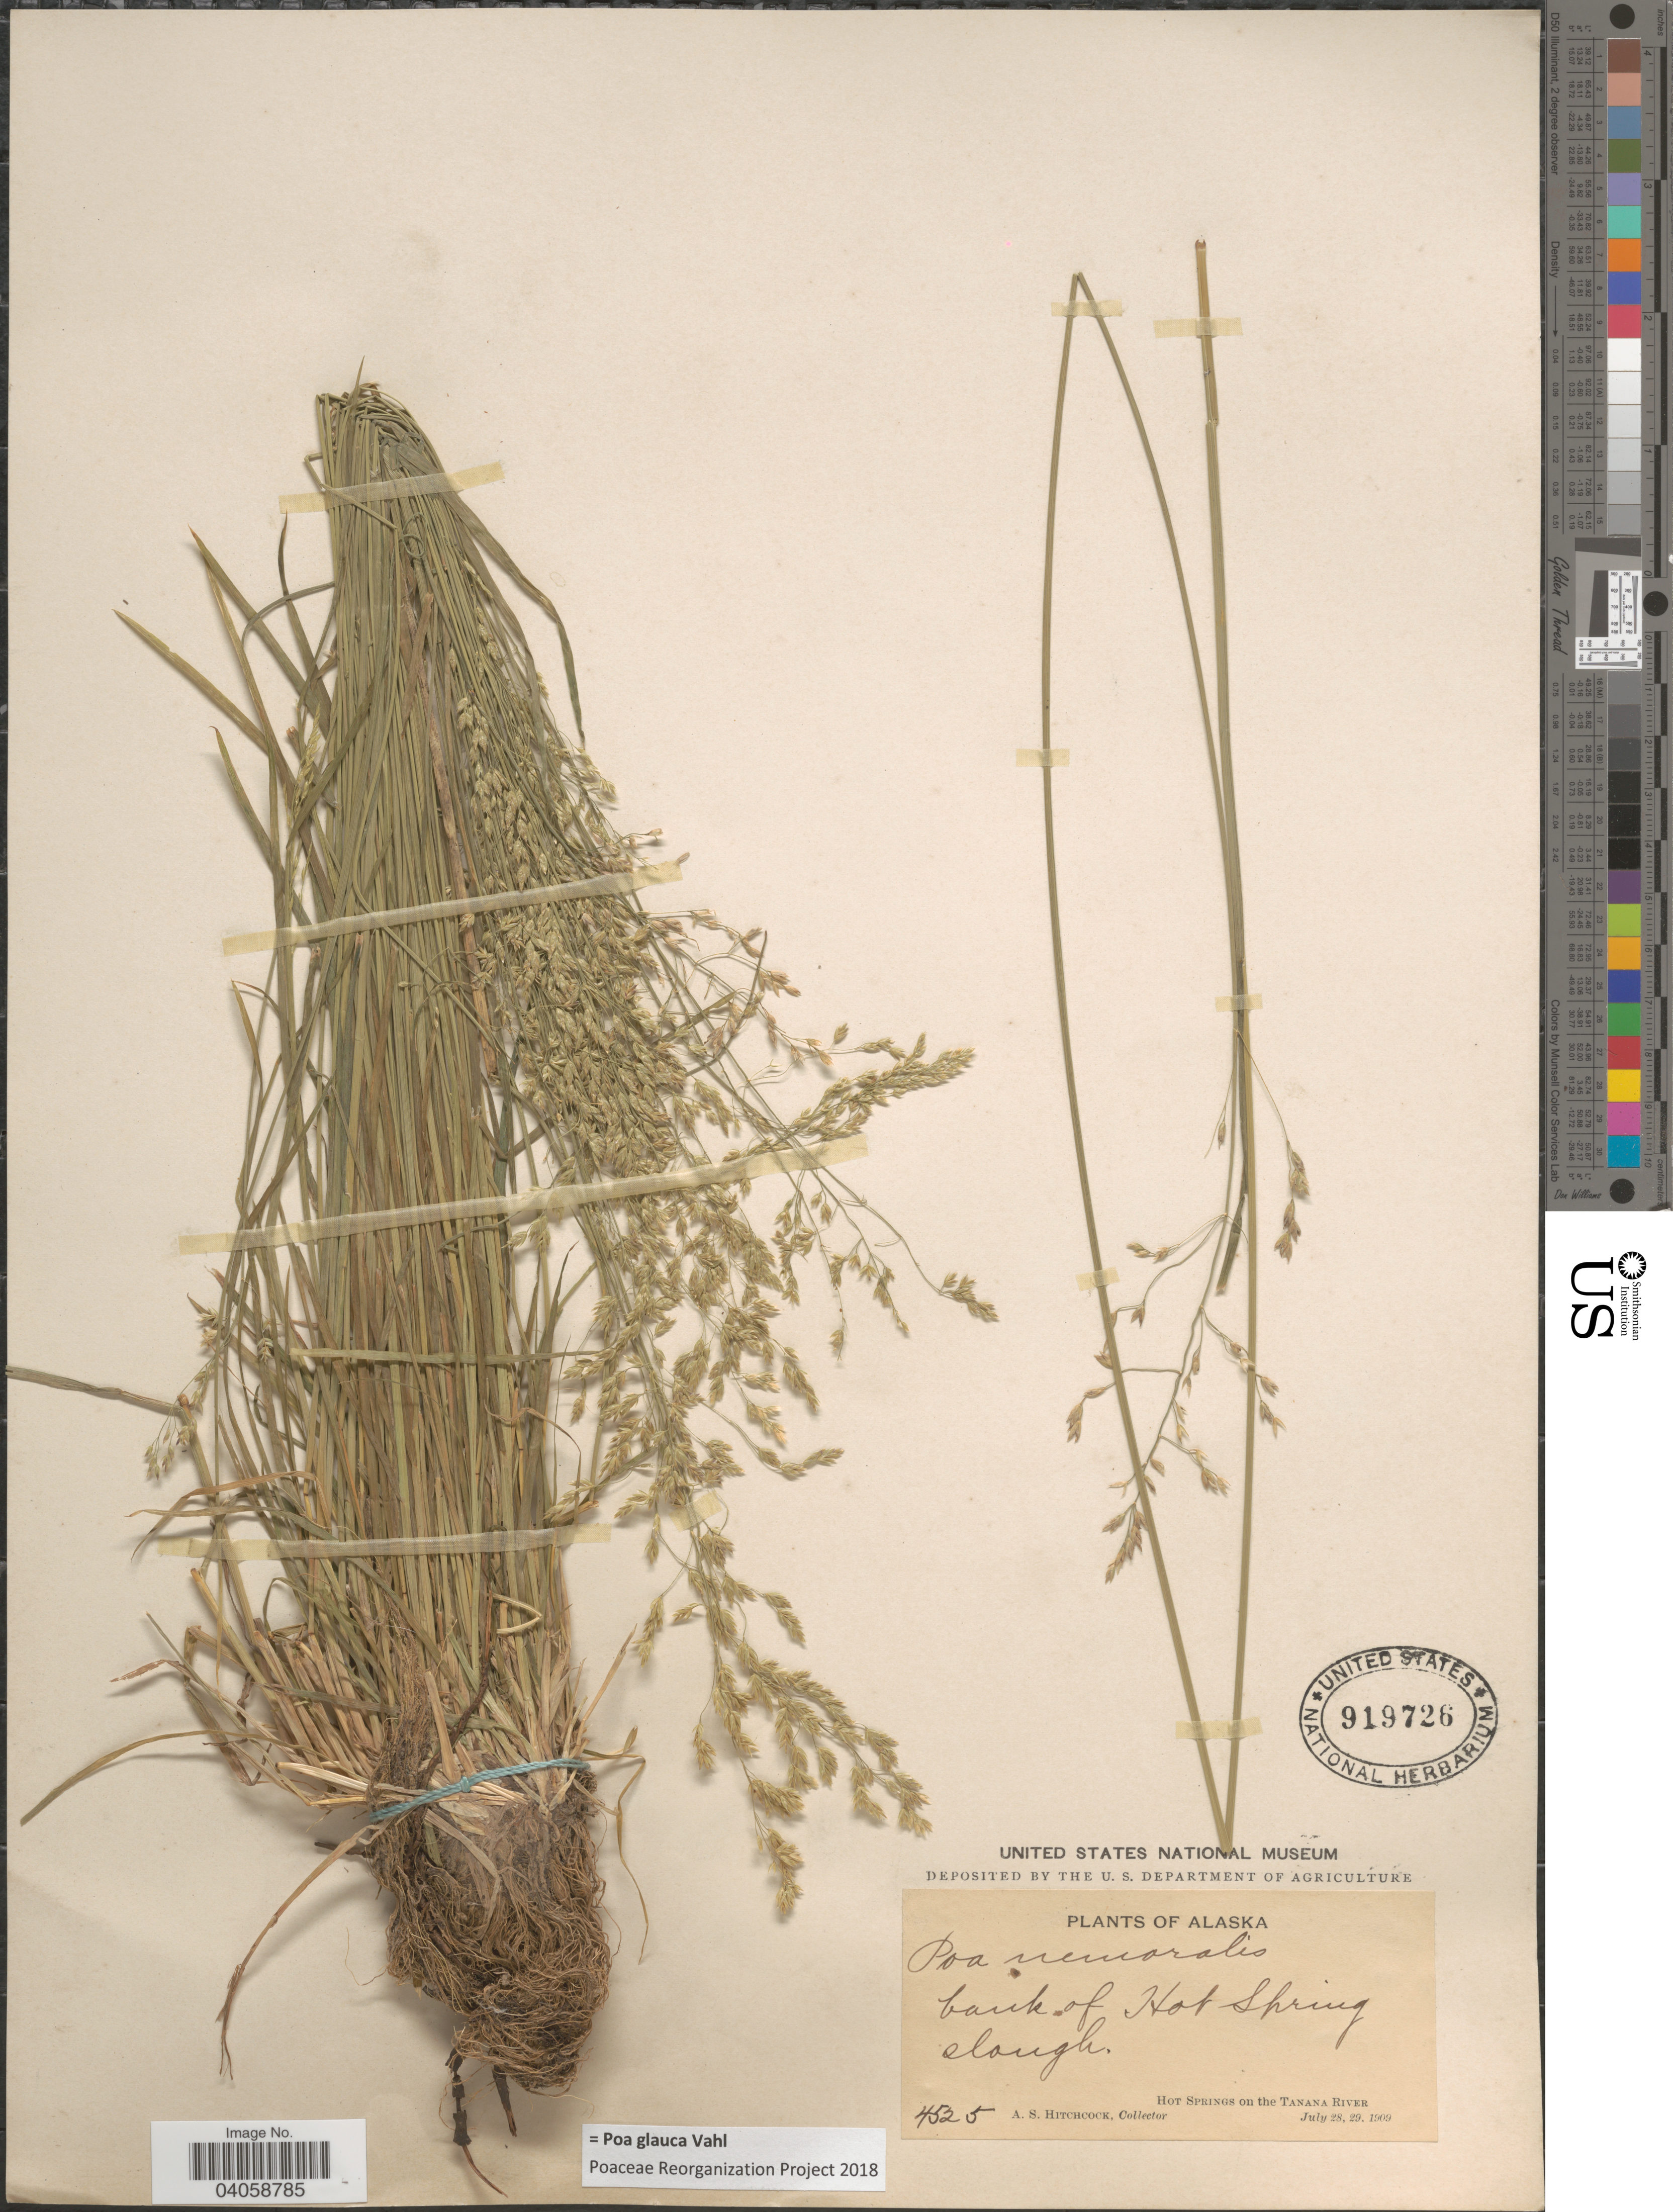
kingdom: Plantae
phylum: Tracheophyta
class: Liliopsida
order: Poales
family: Poaceae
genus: Poa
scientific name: Poa glauca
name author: Vahl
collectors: A. S. Hitchcock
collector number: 4525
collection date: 1909-07-28/1909-07-29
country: United States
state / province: Alaska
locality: Bank of Hot Spring slough. Hot Springs on the Tanana River.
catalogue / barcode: US 919726